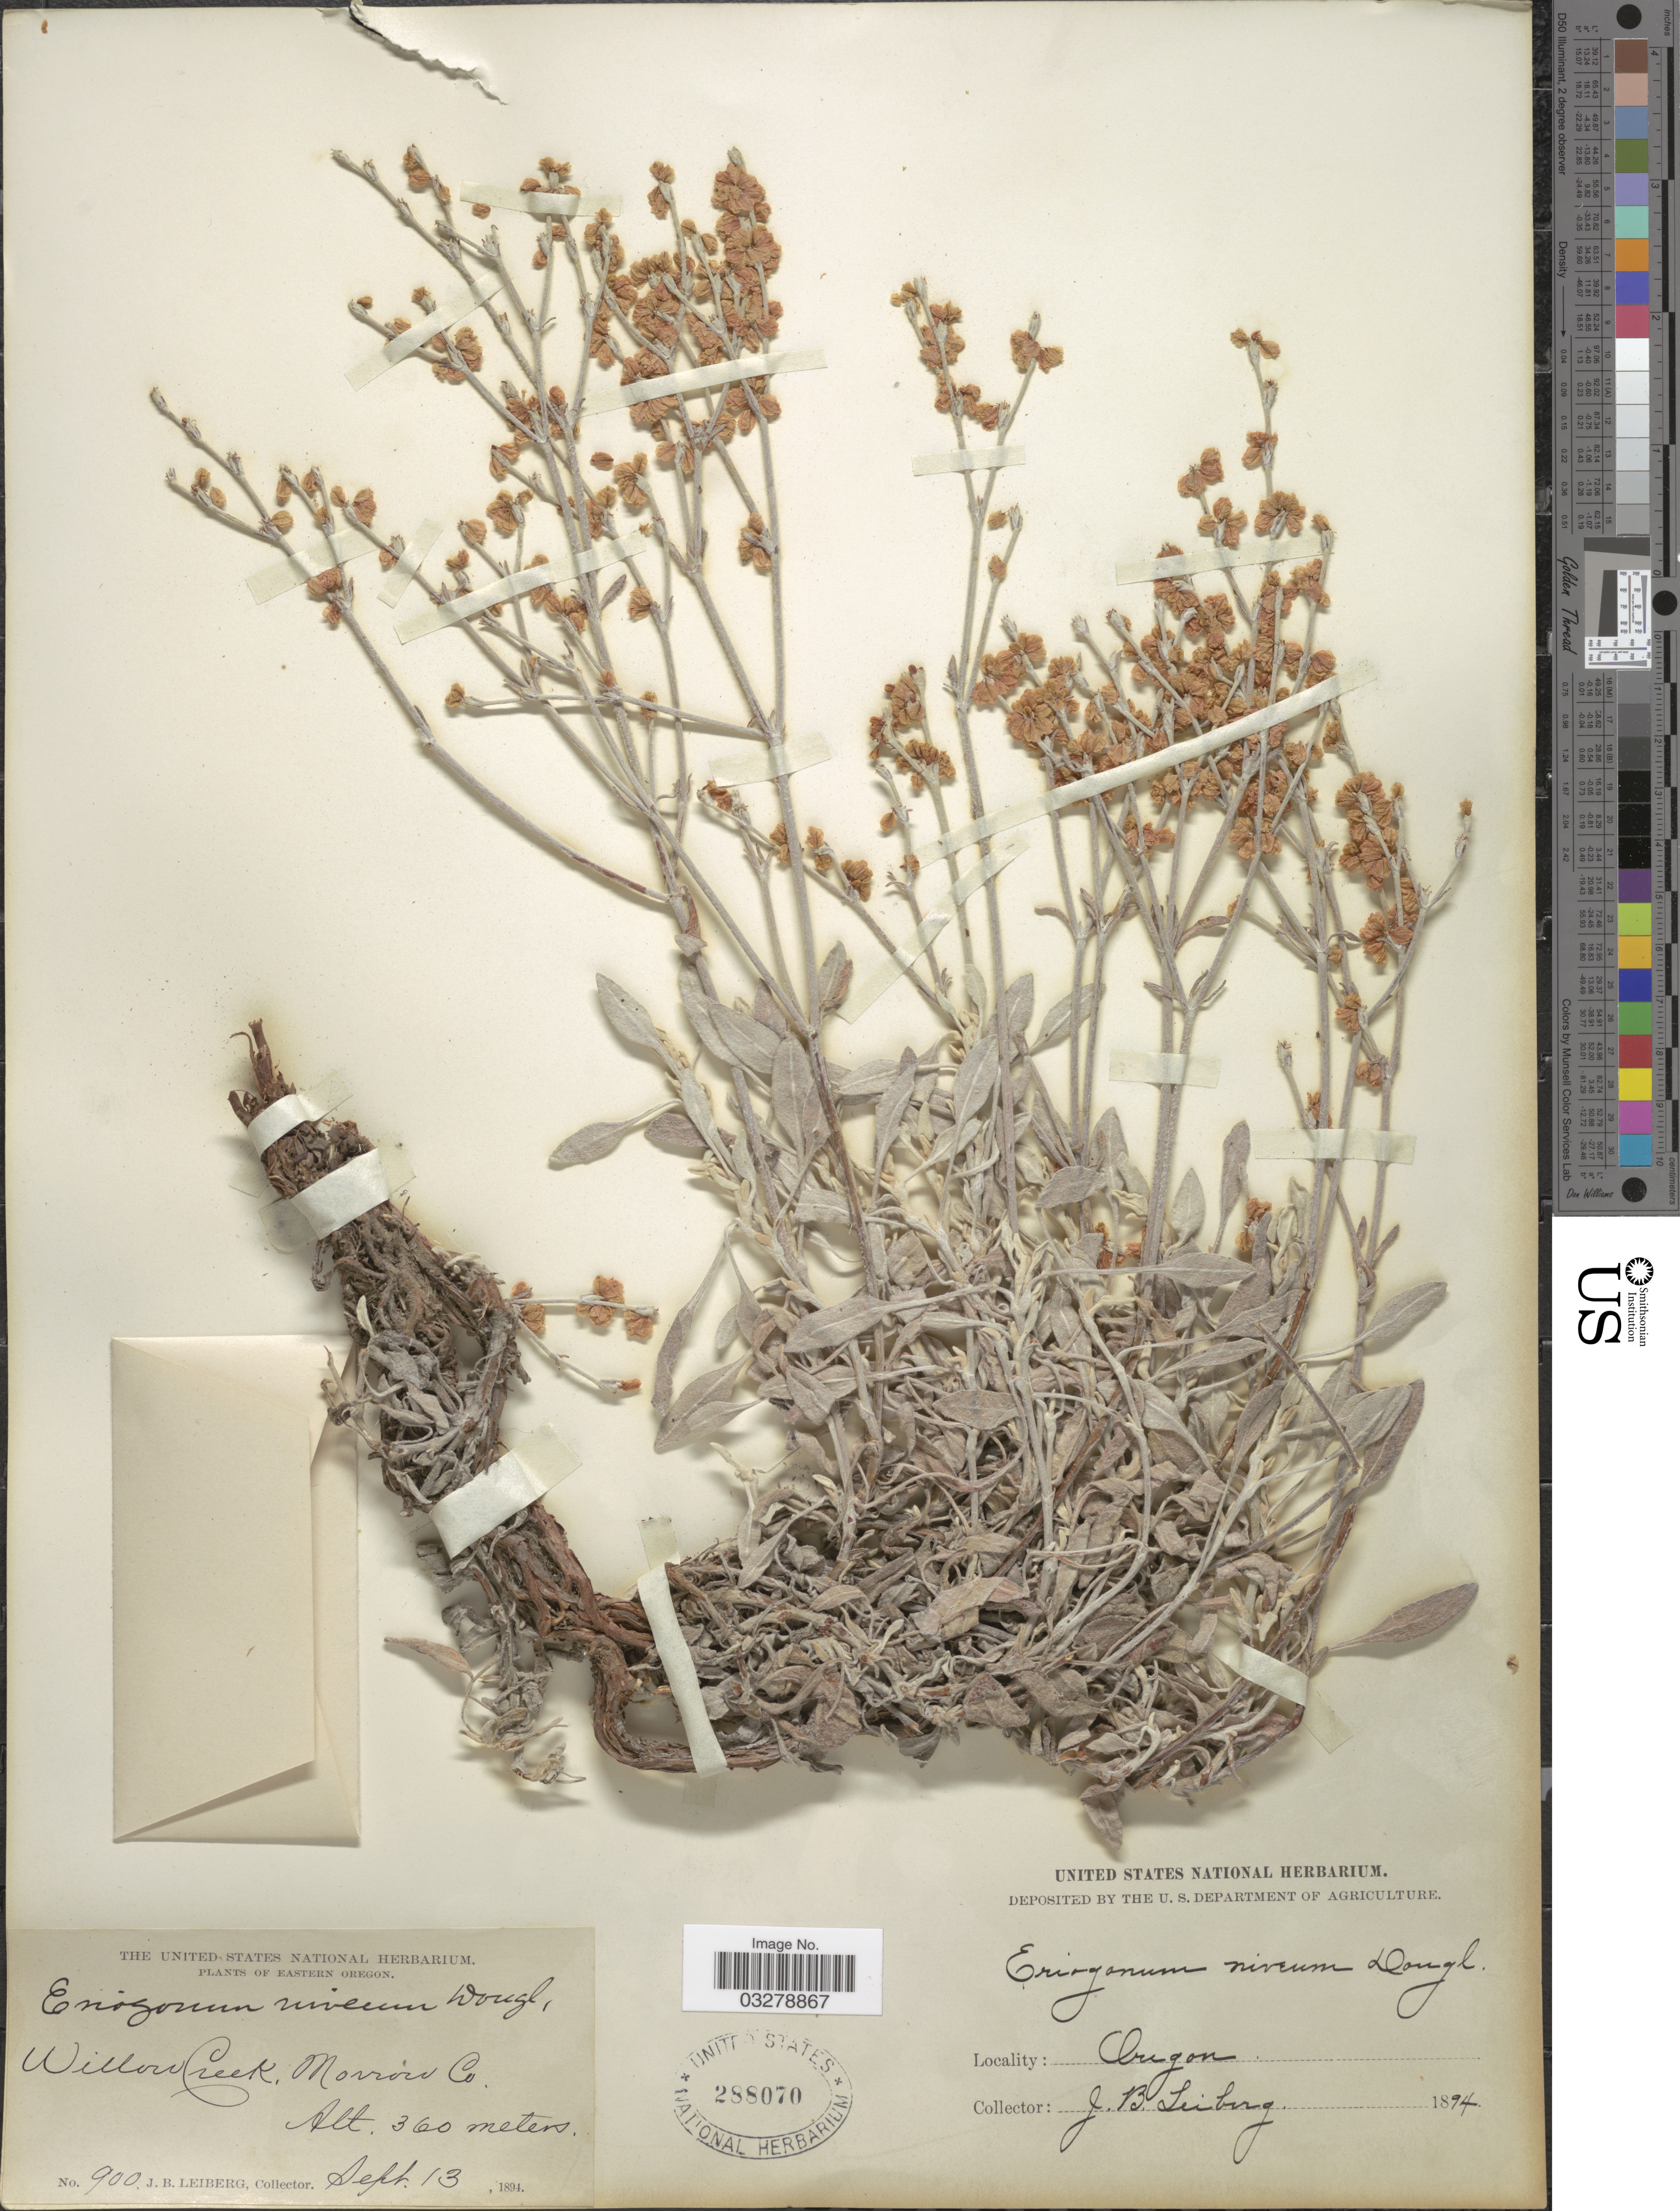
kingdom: Plantae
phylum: Tracheophyta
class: Magnoliopsida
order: Caryophyllales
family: Polygonaceae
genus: Eriogonum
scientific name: Eriogonum niverum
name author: Douglas ex Benth.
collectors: J. B. Leiberg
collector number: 900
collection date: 1894-09-13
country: United States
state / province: Oregon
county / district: Morrow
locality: Eastern Oregon. Willow Creek. Morrow Co.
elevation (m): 360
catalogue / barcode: US 288070